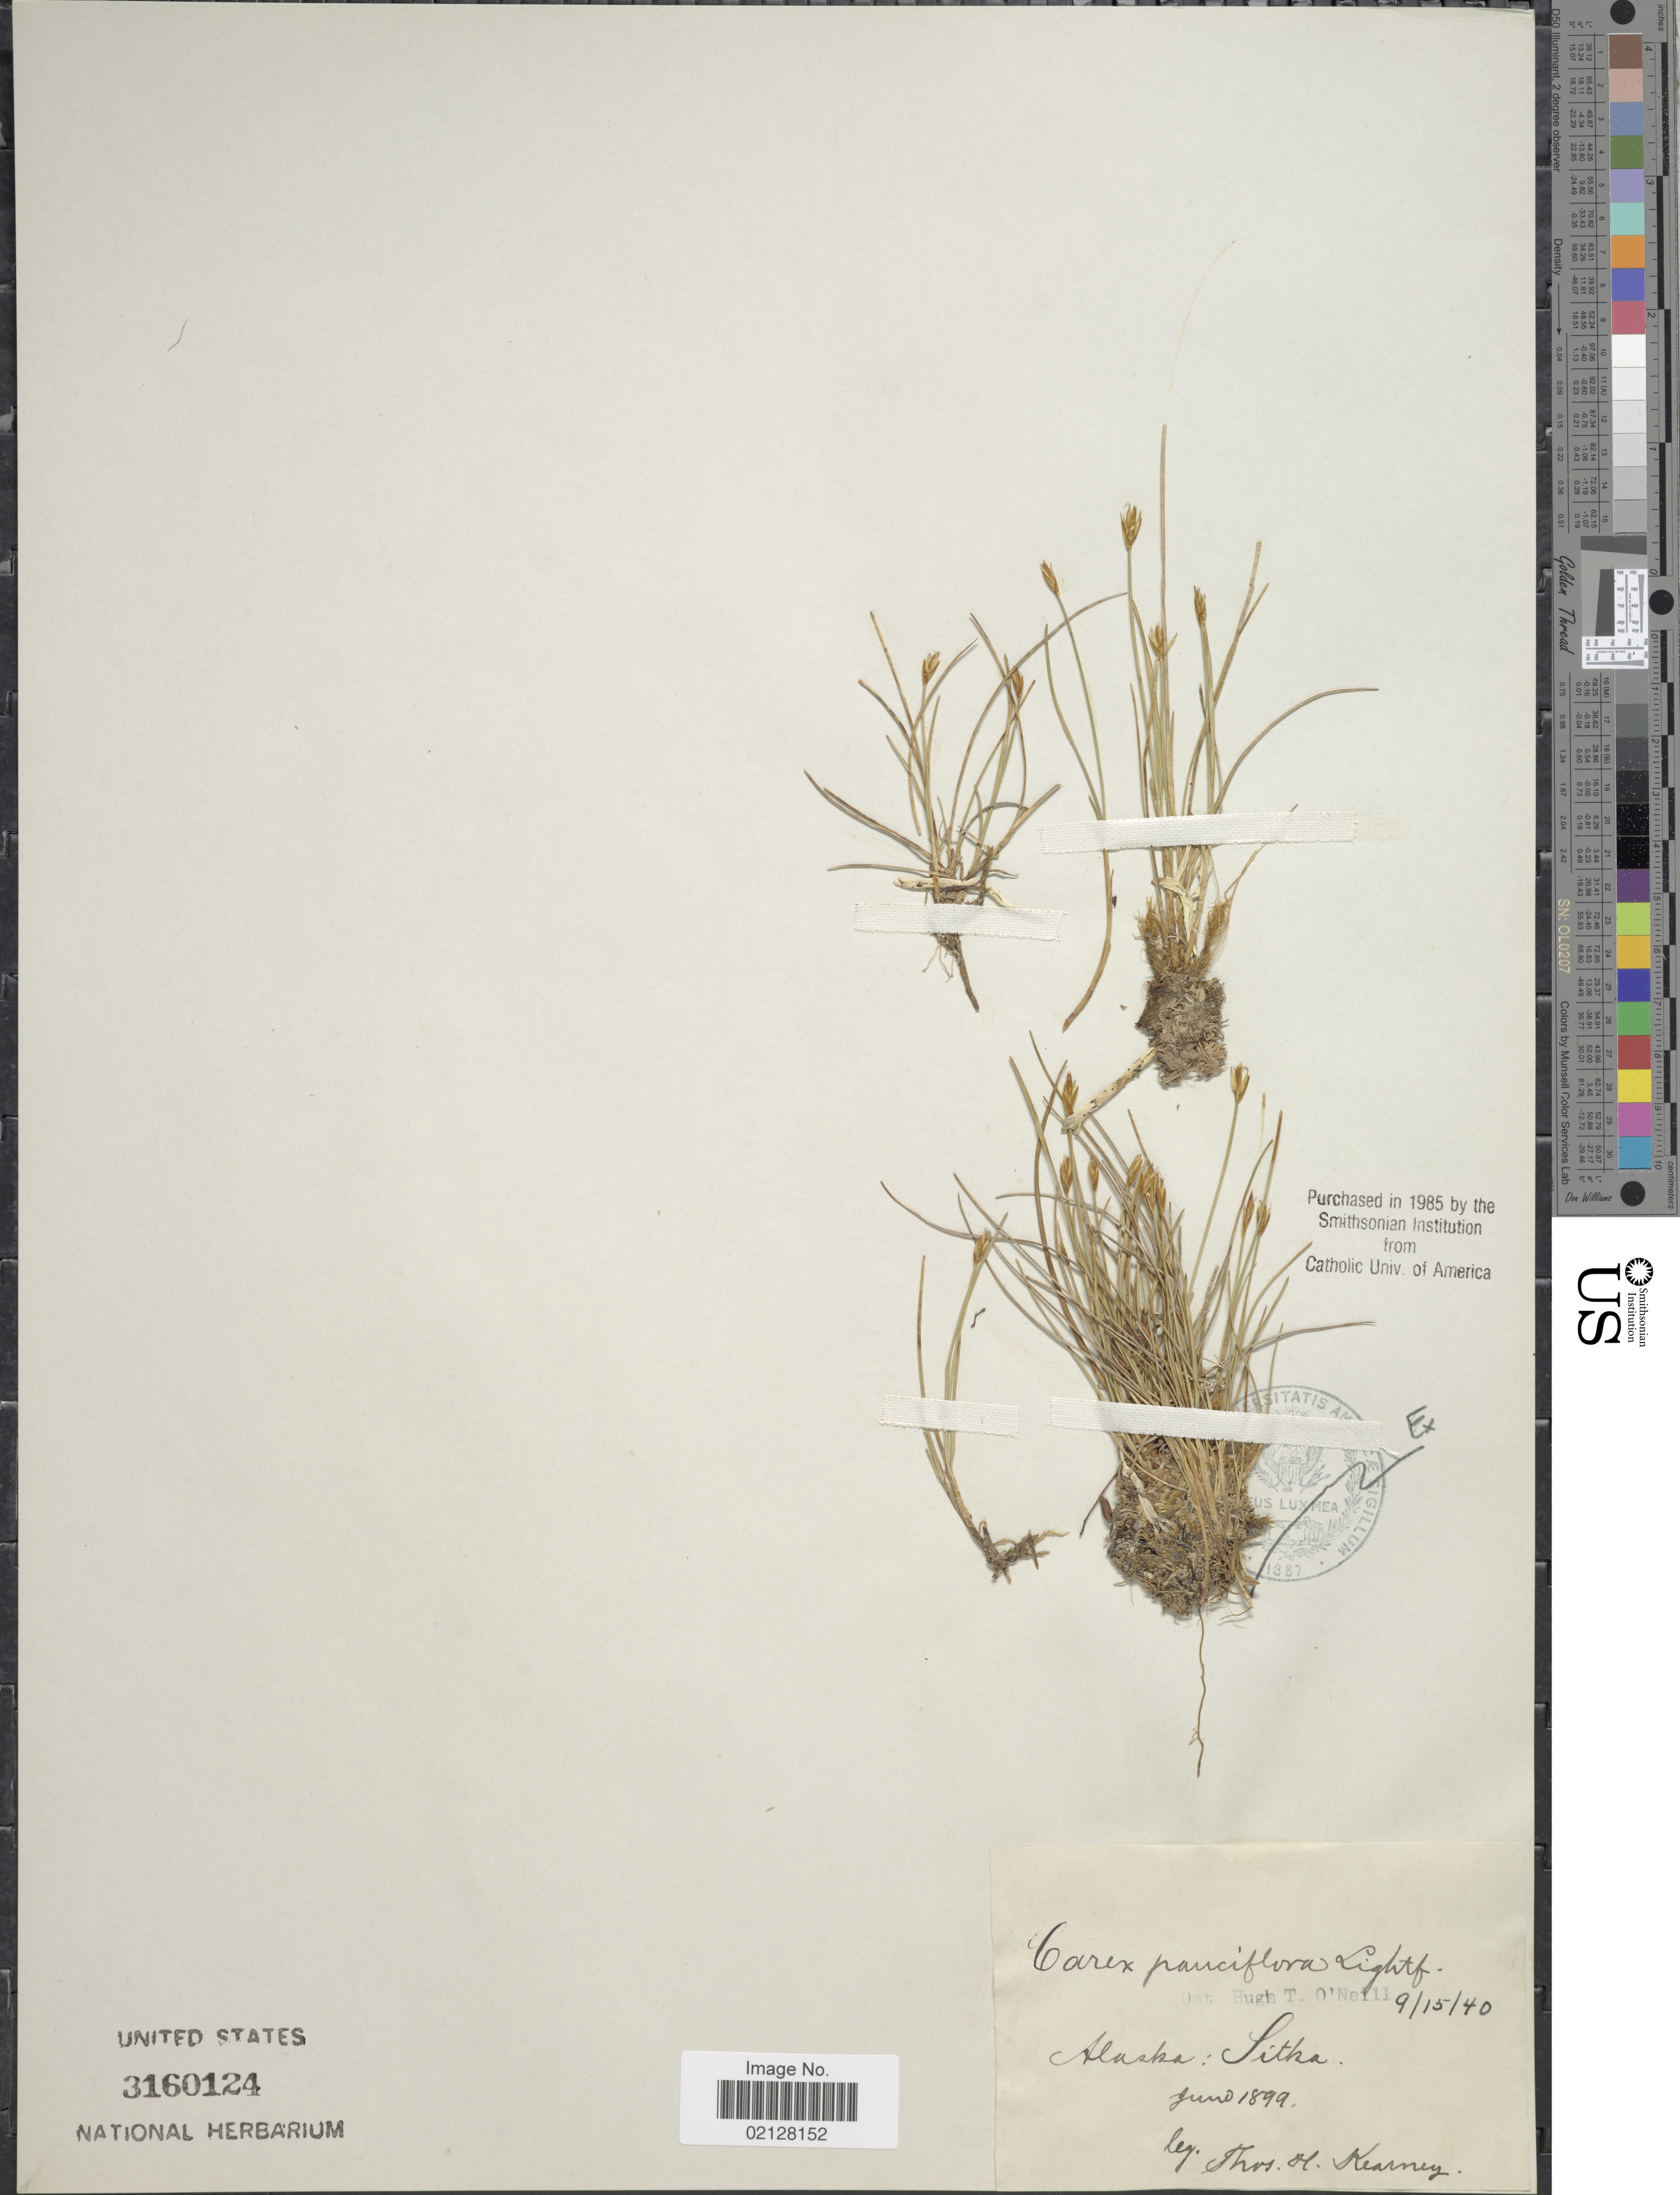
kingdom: Plantae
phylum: Tracheophyta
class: Liliopsida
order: Poales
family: Cyperaceae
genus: Carex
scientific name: Carex pauciflora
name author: Lightf.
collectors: T. H. Kearney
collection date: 1899-06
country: United States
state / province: Alaska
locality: Sitka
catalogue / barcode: US 3160124